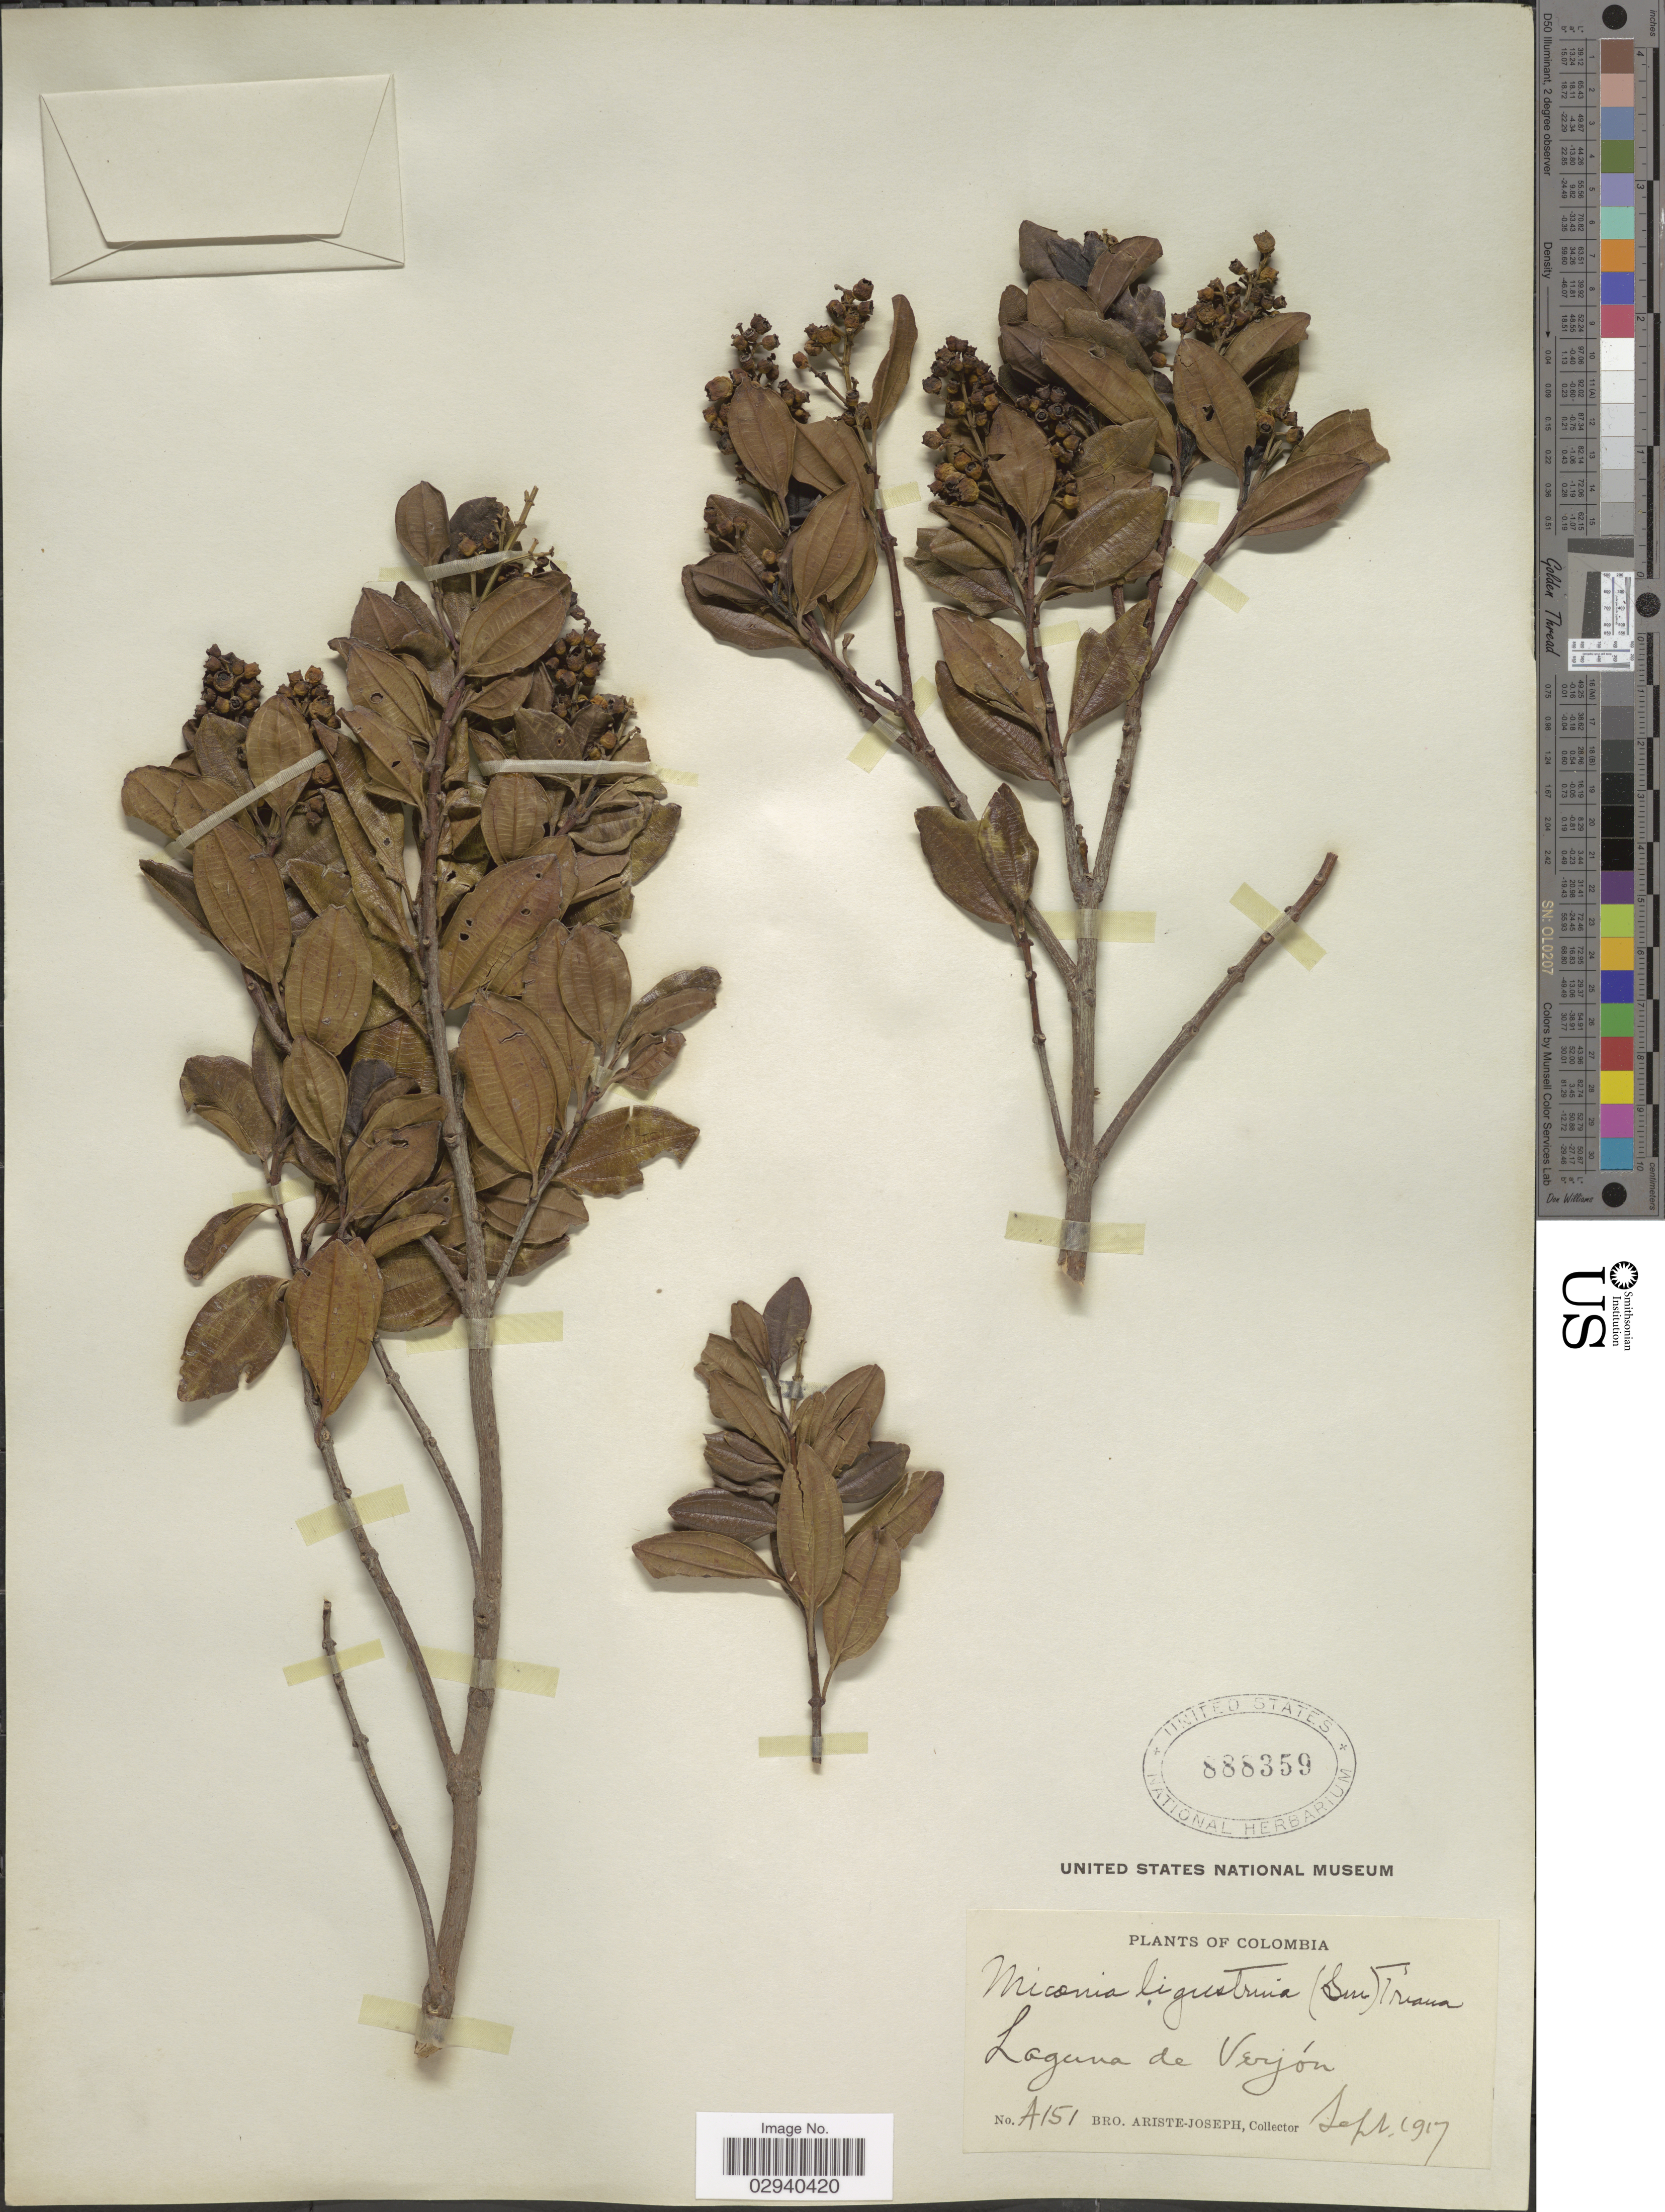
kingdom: Plantae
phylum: Tracheophyta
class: Magnoliopsida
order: Myrtales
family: Melastomataceae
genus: Miconia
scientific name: Miconia ligustrina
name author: (Sw.) Triana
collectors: Bro. Ariste-Joseph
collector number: A151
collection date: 1917-09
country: Colombia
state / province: Bogota D.C.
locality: Laguna de Verjón.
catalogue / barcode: US 888359